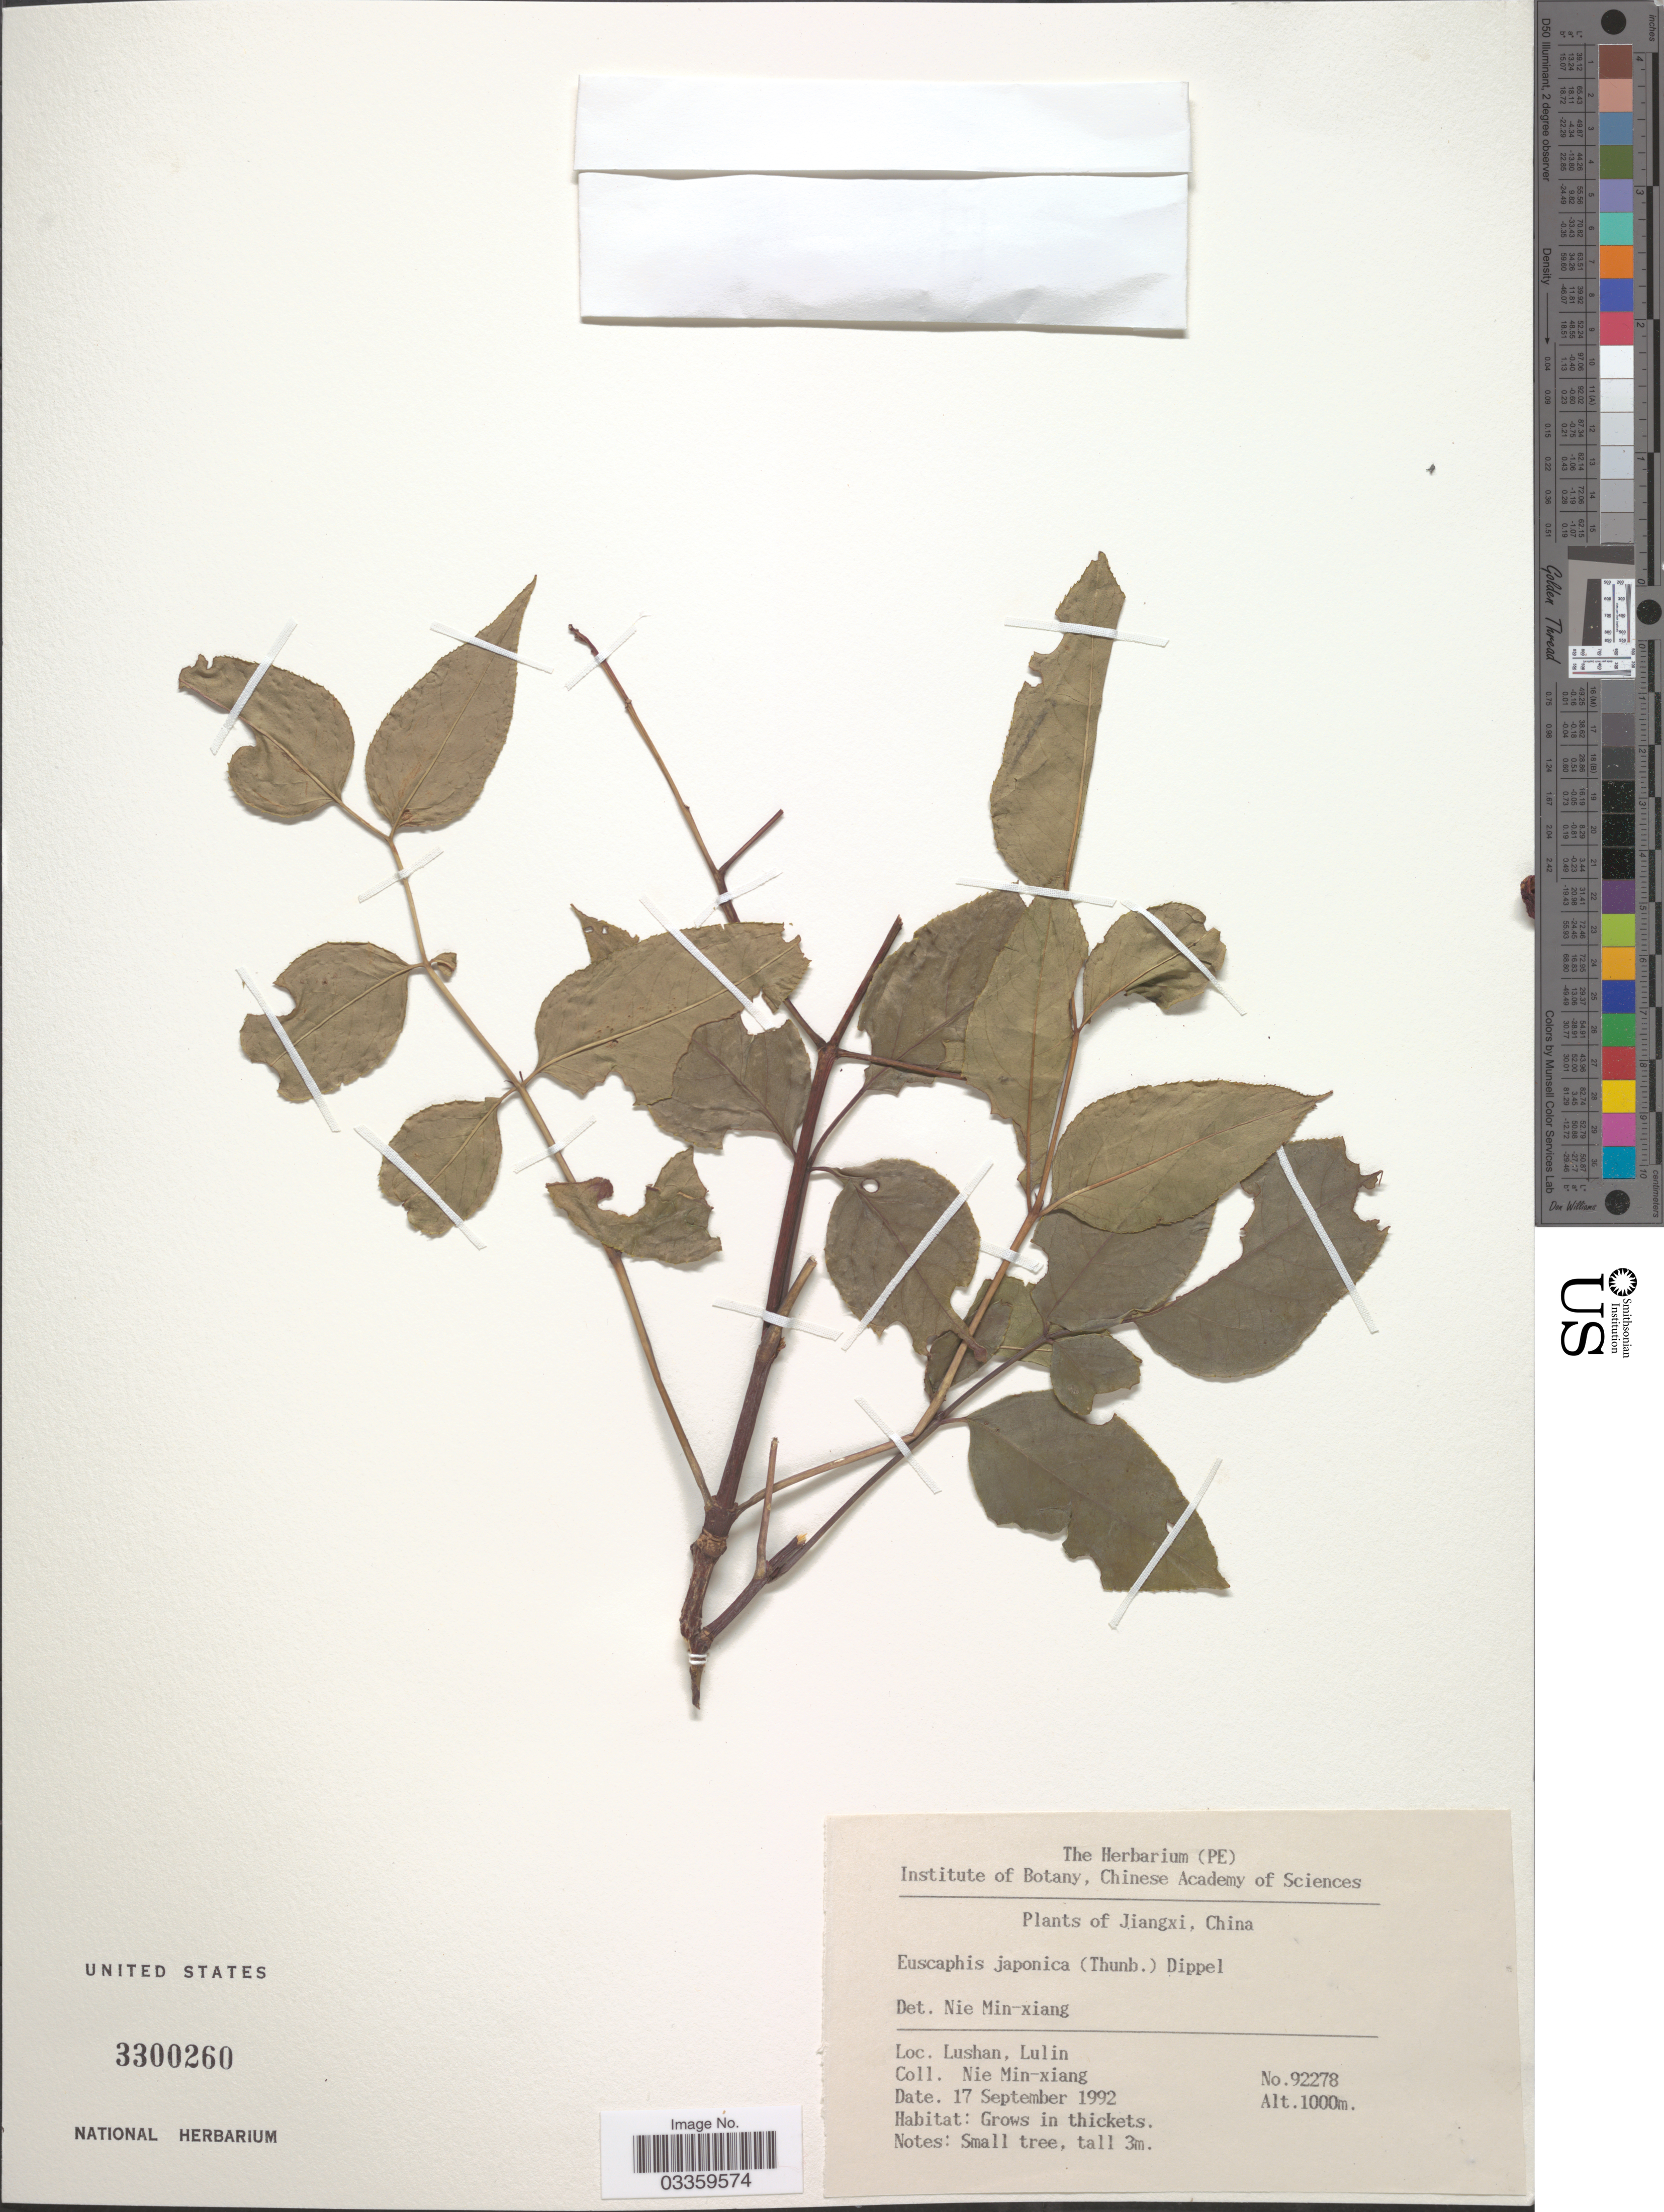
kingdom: Plantae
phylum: Tracheophyta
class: Magnoliopsida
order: Crossosomatales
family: Staphyleaceae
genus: Euscaphis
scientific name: Euscaphis japonica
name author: (Thunb.) Kanitz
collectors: M. Nie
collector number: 92278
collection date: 1992-09-17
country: China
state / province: Jiangxi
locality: Lushan, Lulin.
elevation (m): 1000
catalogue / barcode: US 3300260